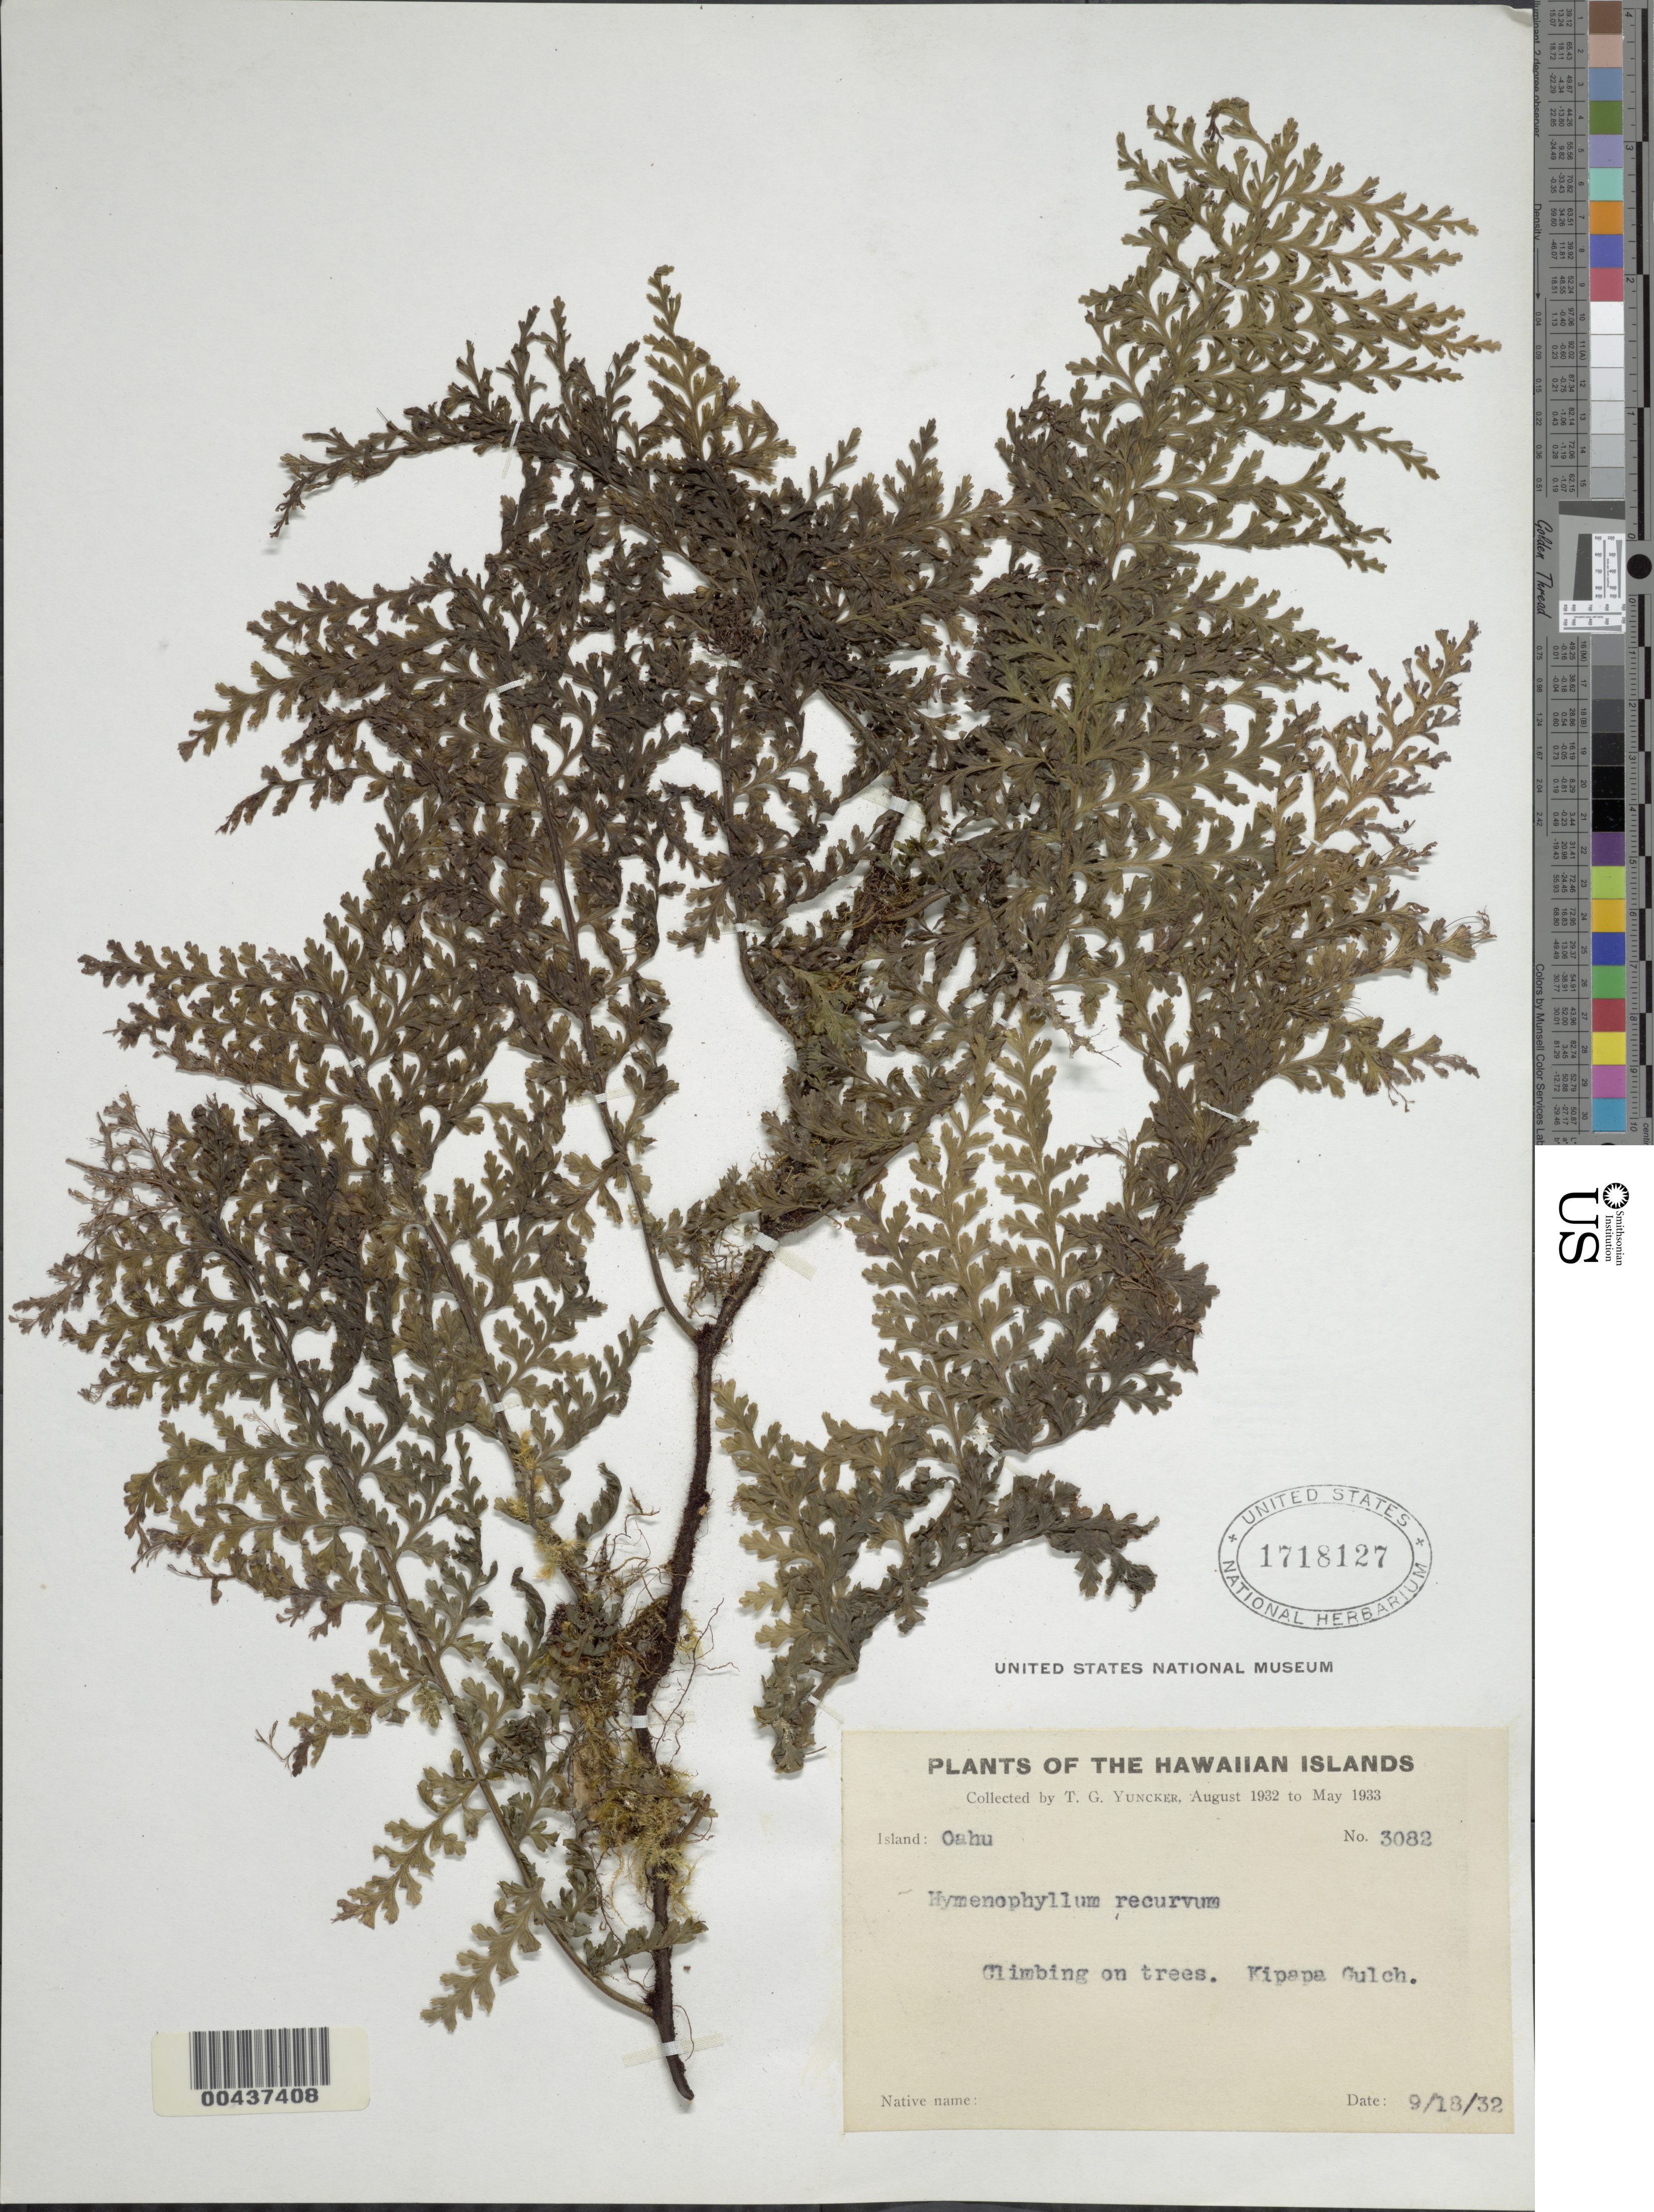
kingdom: Plantae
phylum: Tracheophyta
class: Polypodiopsida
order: Hymenophyllales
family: Hymenophyllaceae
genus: Hymenophyllum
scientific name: Hymenophyllum recurvum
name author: Gaudich.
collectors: T. G. Yuncker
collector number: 3082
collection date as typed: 18 Sep 1932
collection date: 1932-09-18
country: United States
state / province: Hawaii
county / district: Honolulu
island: Oahu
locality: Kipapa Gulch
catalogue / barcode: US 1718127